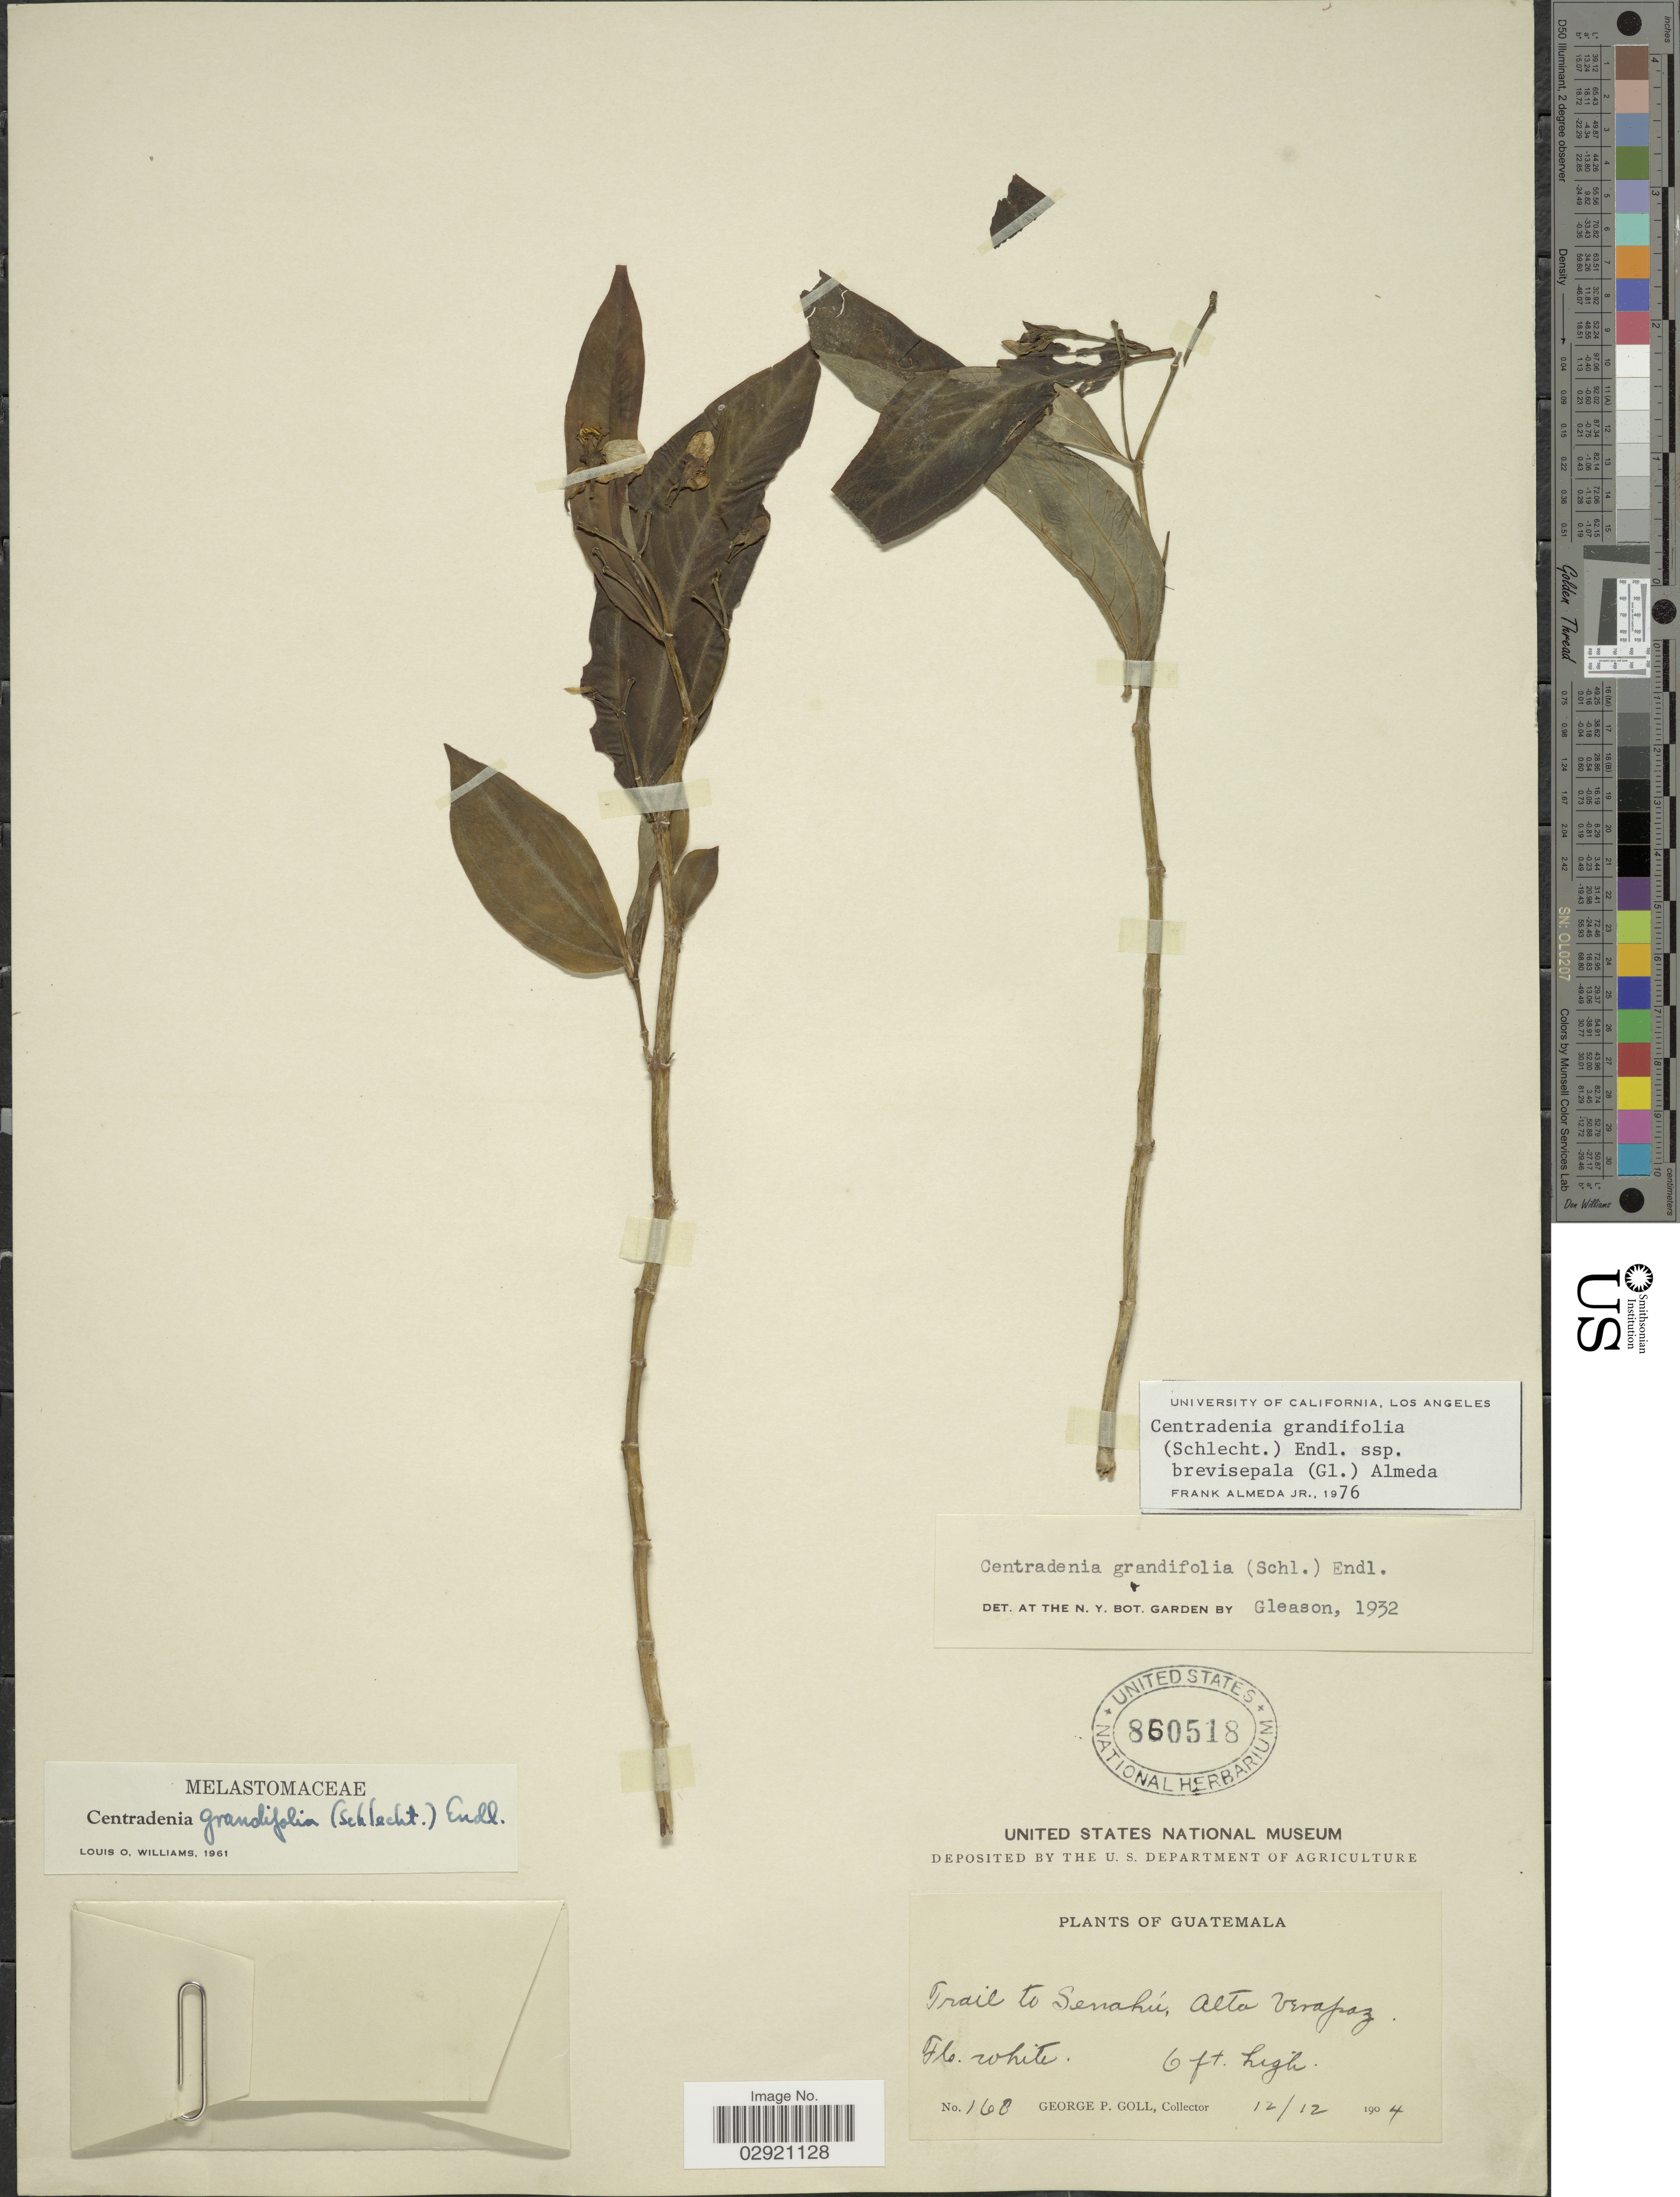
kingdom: Plantae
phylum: Tracheophyta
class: Magnoliopsida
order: Myrtales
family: Melastomataceae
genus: Centradenia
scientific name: Centradenia grandifolia subsp. brevisepala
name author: (Gleason) Almeda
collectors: G. P. Goll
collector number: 168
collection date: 1904-12-12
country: Guatemala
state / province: Alta Verapaz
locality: Trail to Senahú.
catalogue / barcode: US 860518